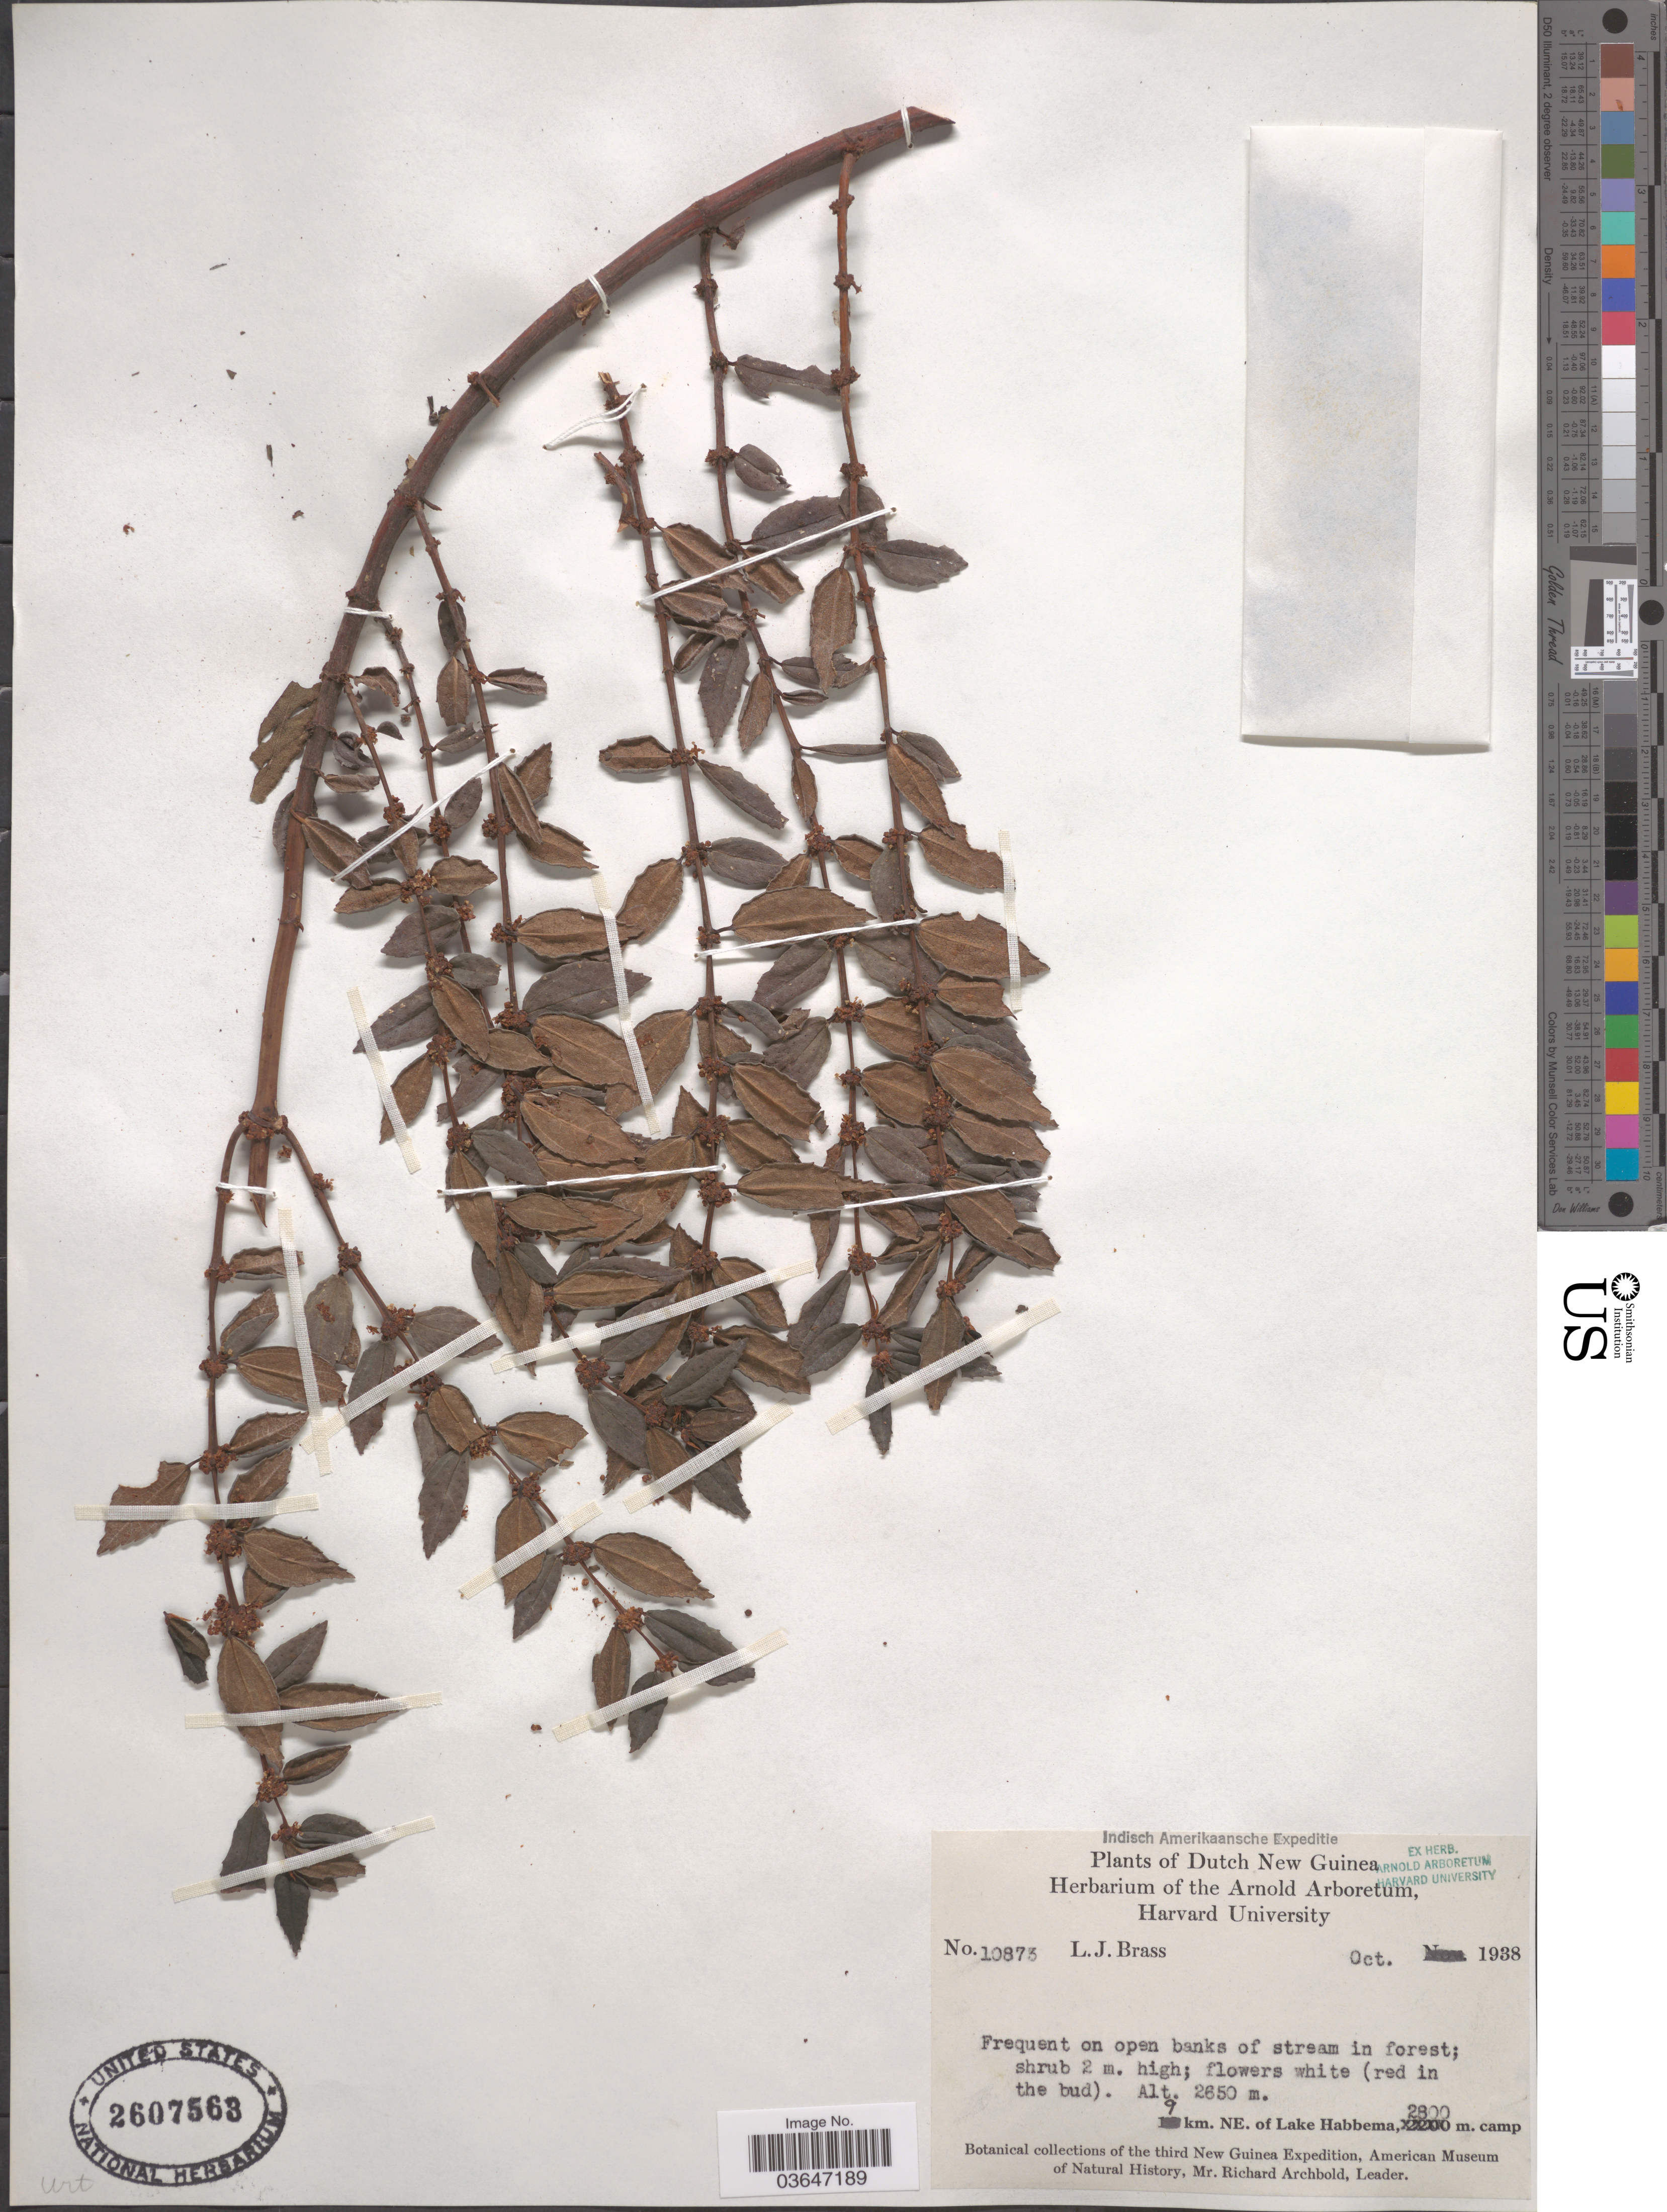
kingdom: Plantae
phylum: Tracheophyta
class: Magnoliopsida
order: Proteales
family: Proteaceae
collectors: L. J. Brass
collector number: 10873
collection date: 1938-10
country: Indonesia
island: New Guinea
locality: Dutch New Guinea. 9 km. NE. of Lake Habbema.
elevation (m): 2800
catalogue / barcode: US 2607563